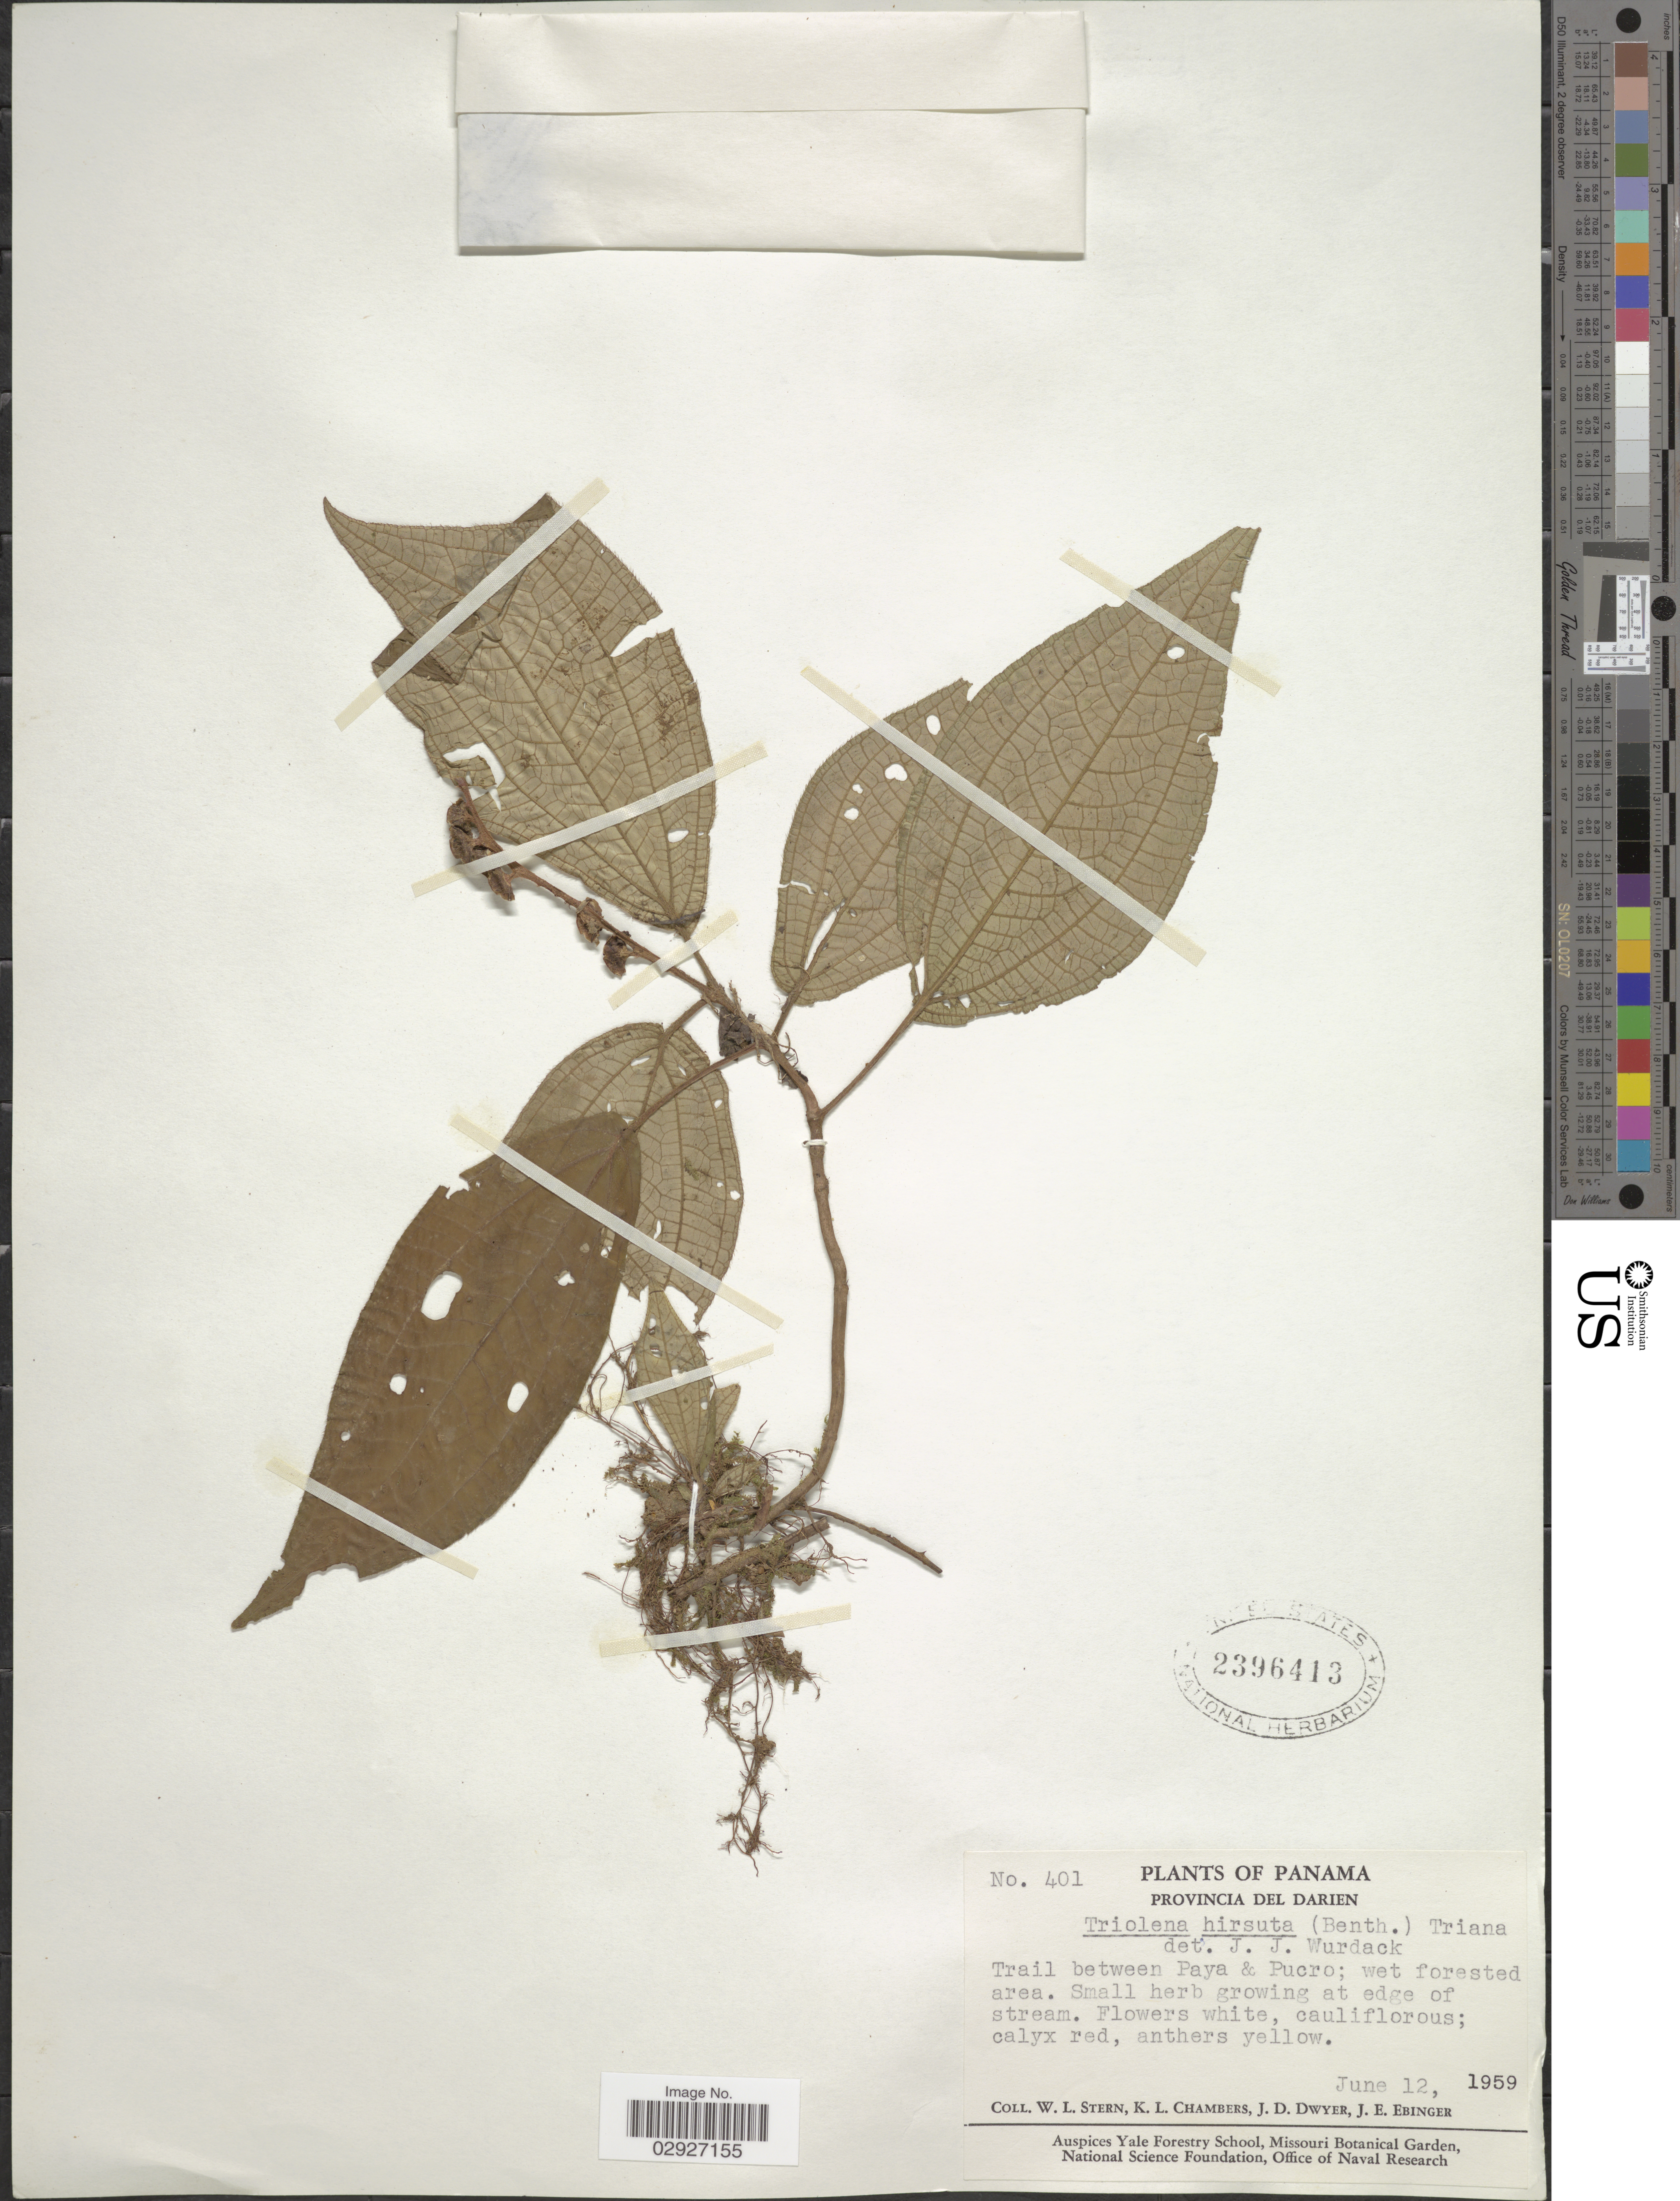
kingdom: Plantae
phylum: Tracheophyta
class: Magnoliopsida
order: Myrtales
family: Melastomataceae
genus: Triolena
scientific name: Triolena hirsuta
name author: (Benth.) Triana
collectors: W. L. Stern, K. Chambers, J. D. Dwyer & J. Ebinger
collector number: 401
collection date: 1959-06-12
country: Panama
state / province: Darién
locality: Trail between Paya & Pucro.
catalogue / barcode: US 2396413